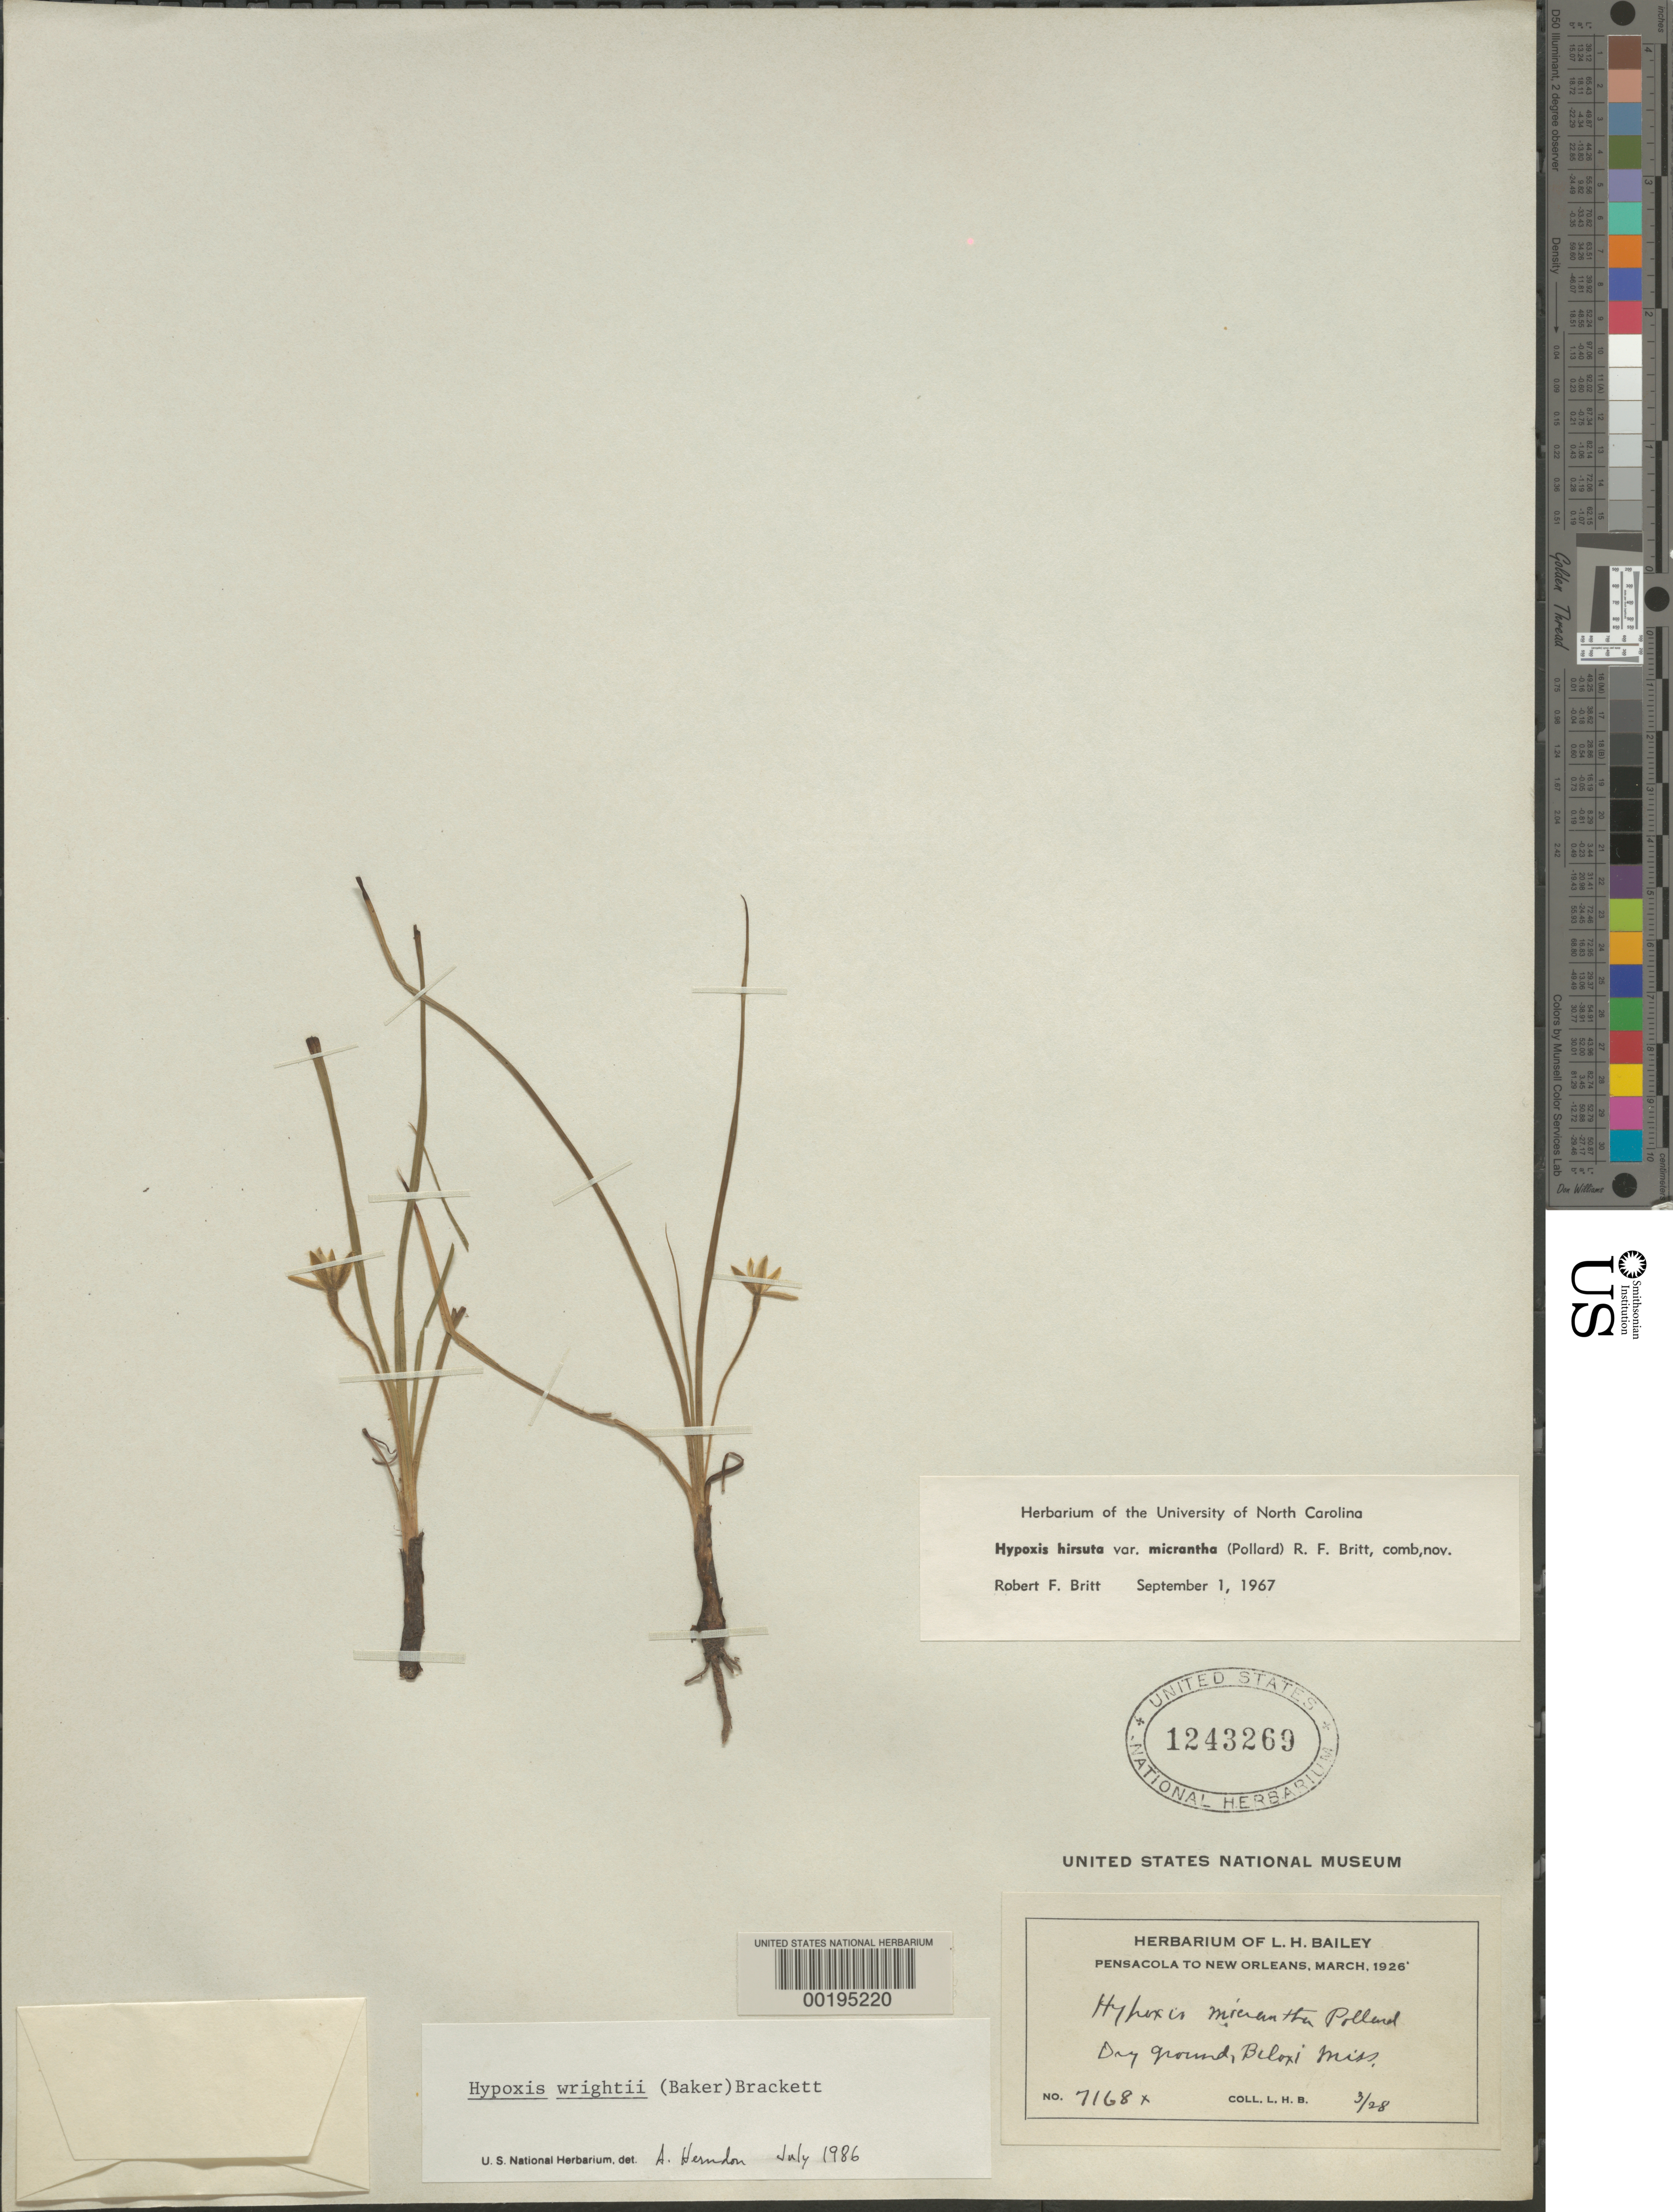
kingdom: Plantae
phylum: Tracheophyta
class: Liliopsida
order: Asparagales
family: Hypoxidaceae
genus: Hypoxis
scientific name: Hypoxis wrightii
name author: (Baker) Brackett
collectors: L. H. Bailey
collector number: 7168x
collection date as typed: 28 Mar 1928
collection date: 1928-03-28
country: United States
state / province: Mississippi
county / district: Harrison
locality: Biloxi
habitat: Dry ground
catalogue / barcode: US 1243269